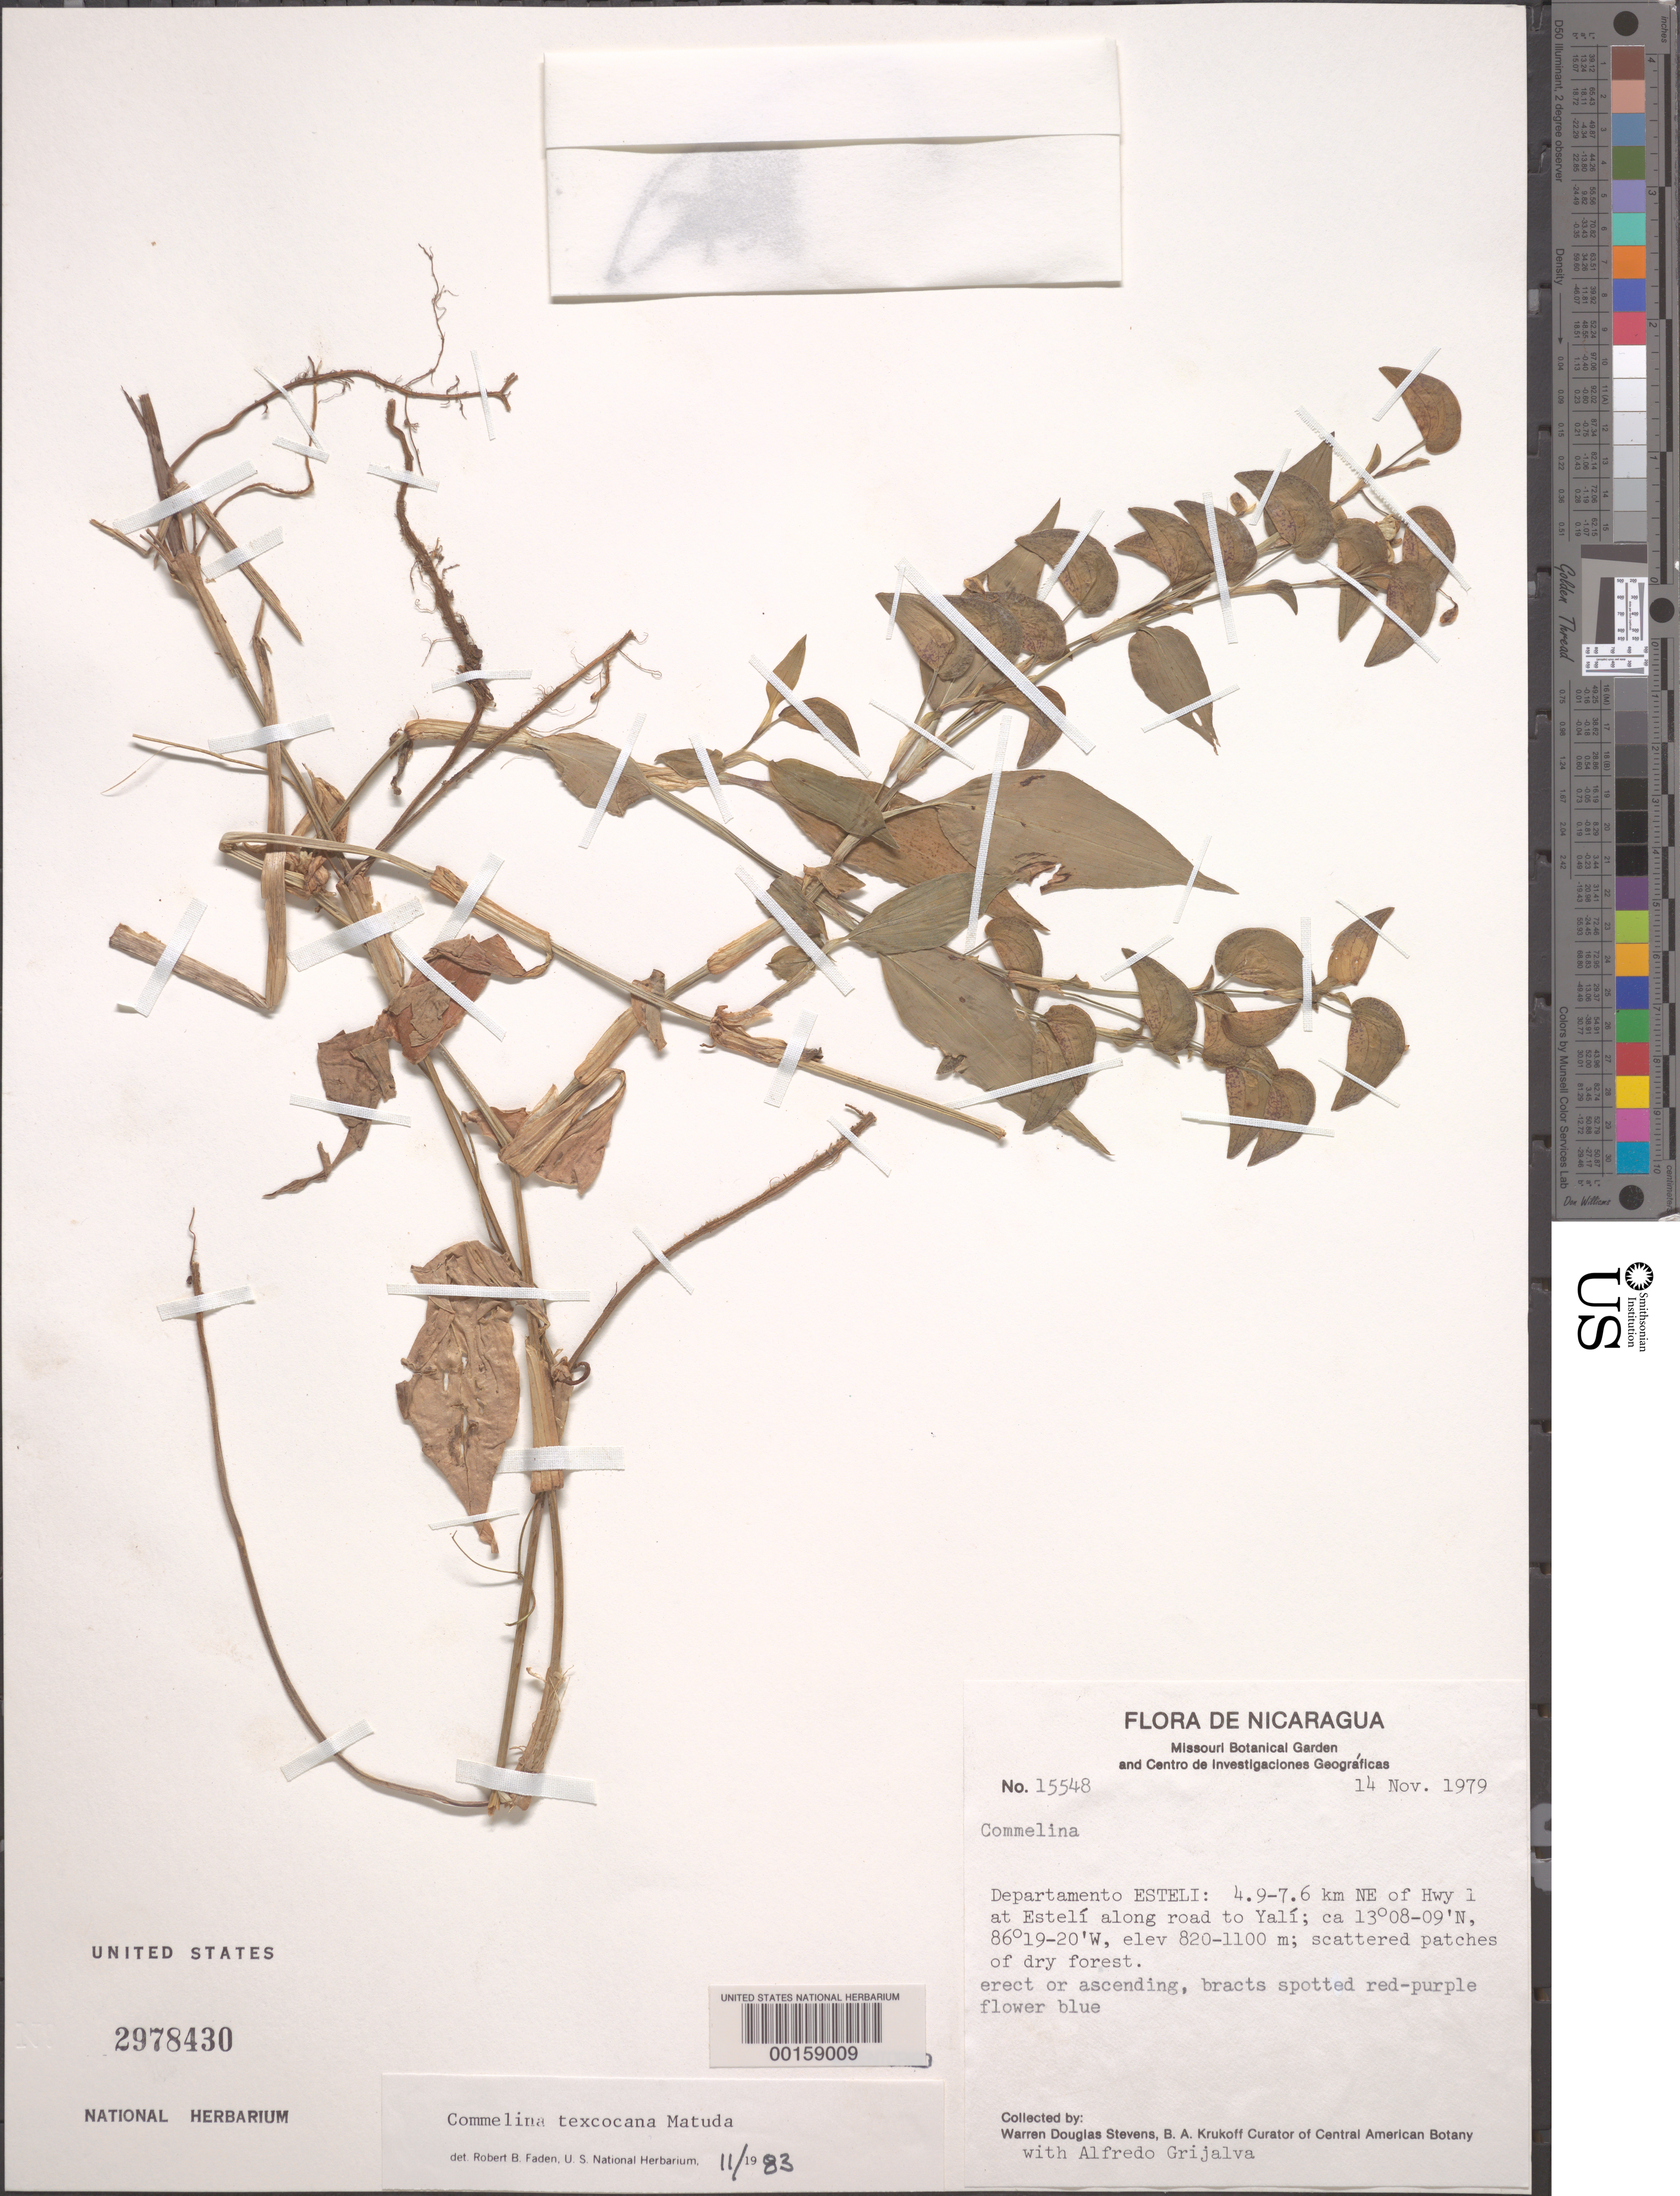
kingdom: Plantae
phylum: Tracheophyta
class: Liliopsida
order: Commelinales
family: Commelinaceae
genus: Commelina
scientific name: Commelina texcocana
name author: Matuda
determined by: Faden, Robert B., (US), Smithsonian Institution - National Museum of Natural History (UNITED STATES)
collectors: W. D. Stevens & A. Grijalva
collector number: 15548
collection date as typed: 14 Nov 1979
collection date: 1979-11-14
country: Nicaragua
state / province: Estelí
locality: Ne of hwy 1 at esteli, road to yali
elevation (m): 820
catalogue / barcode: US 2978430